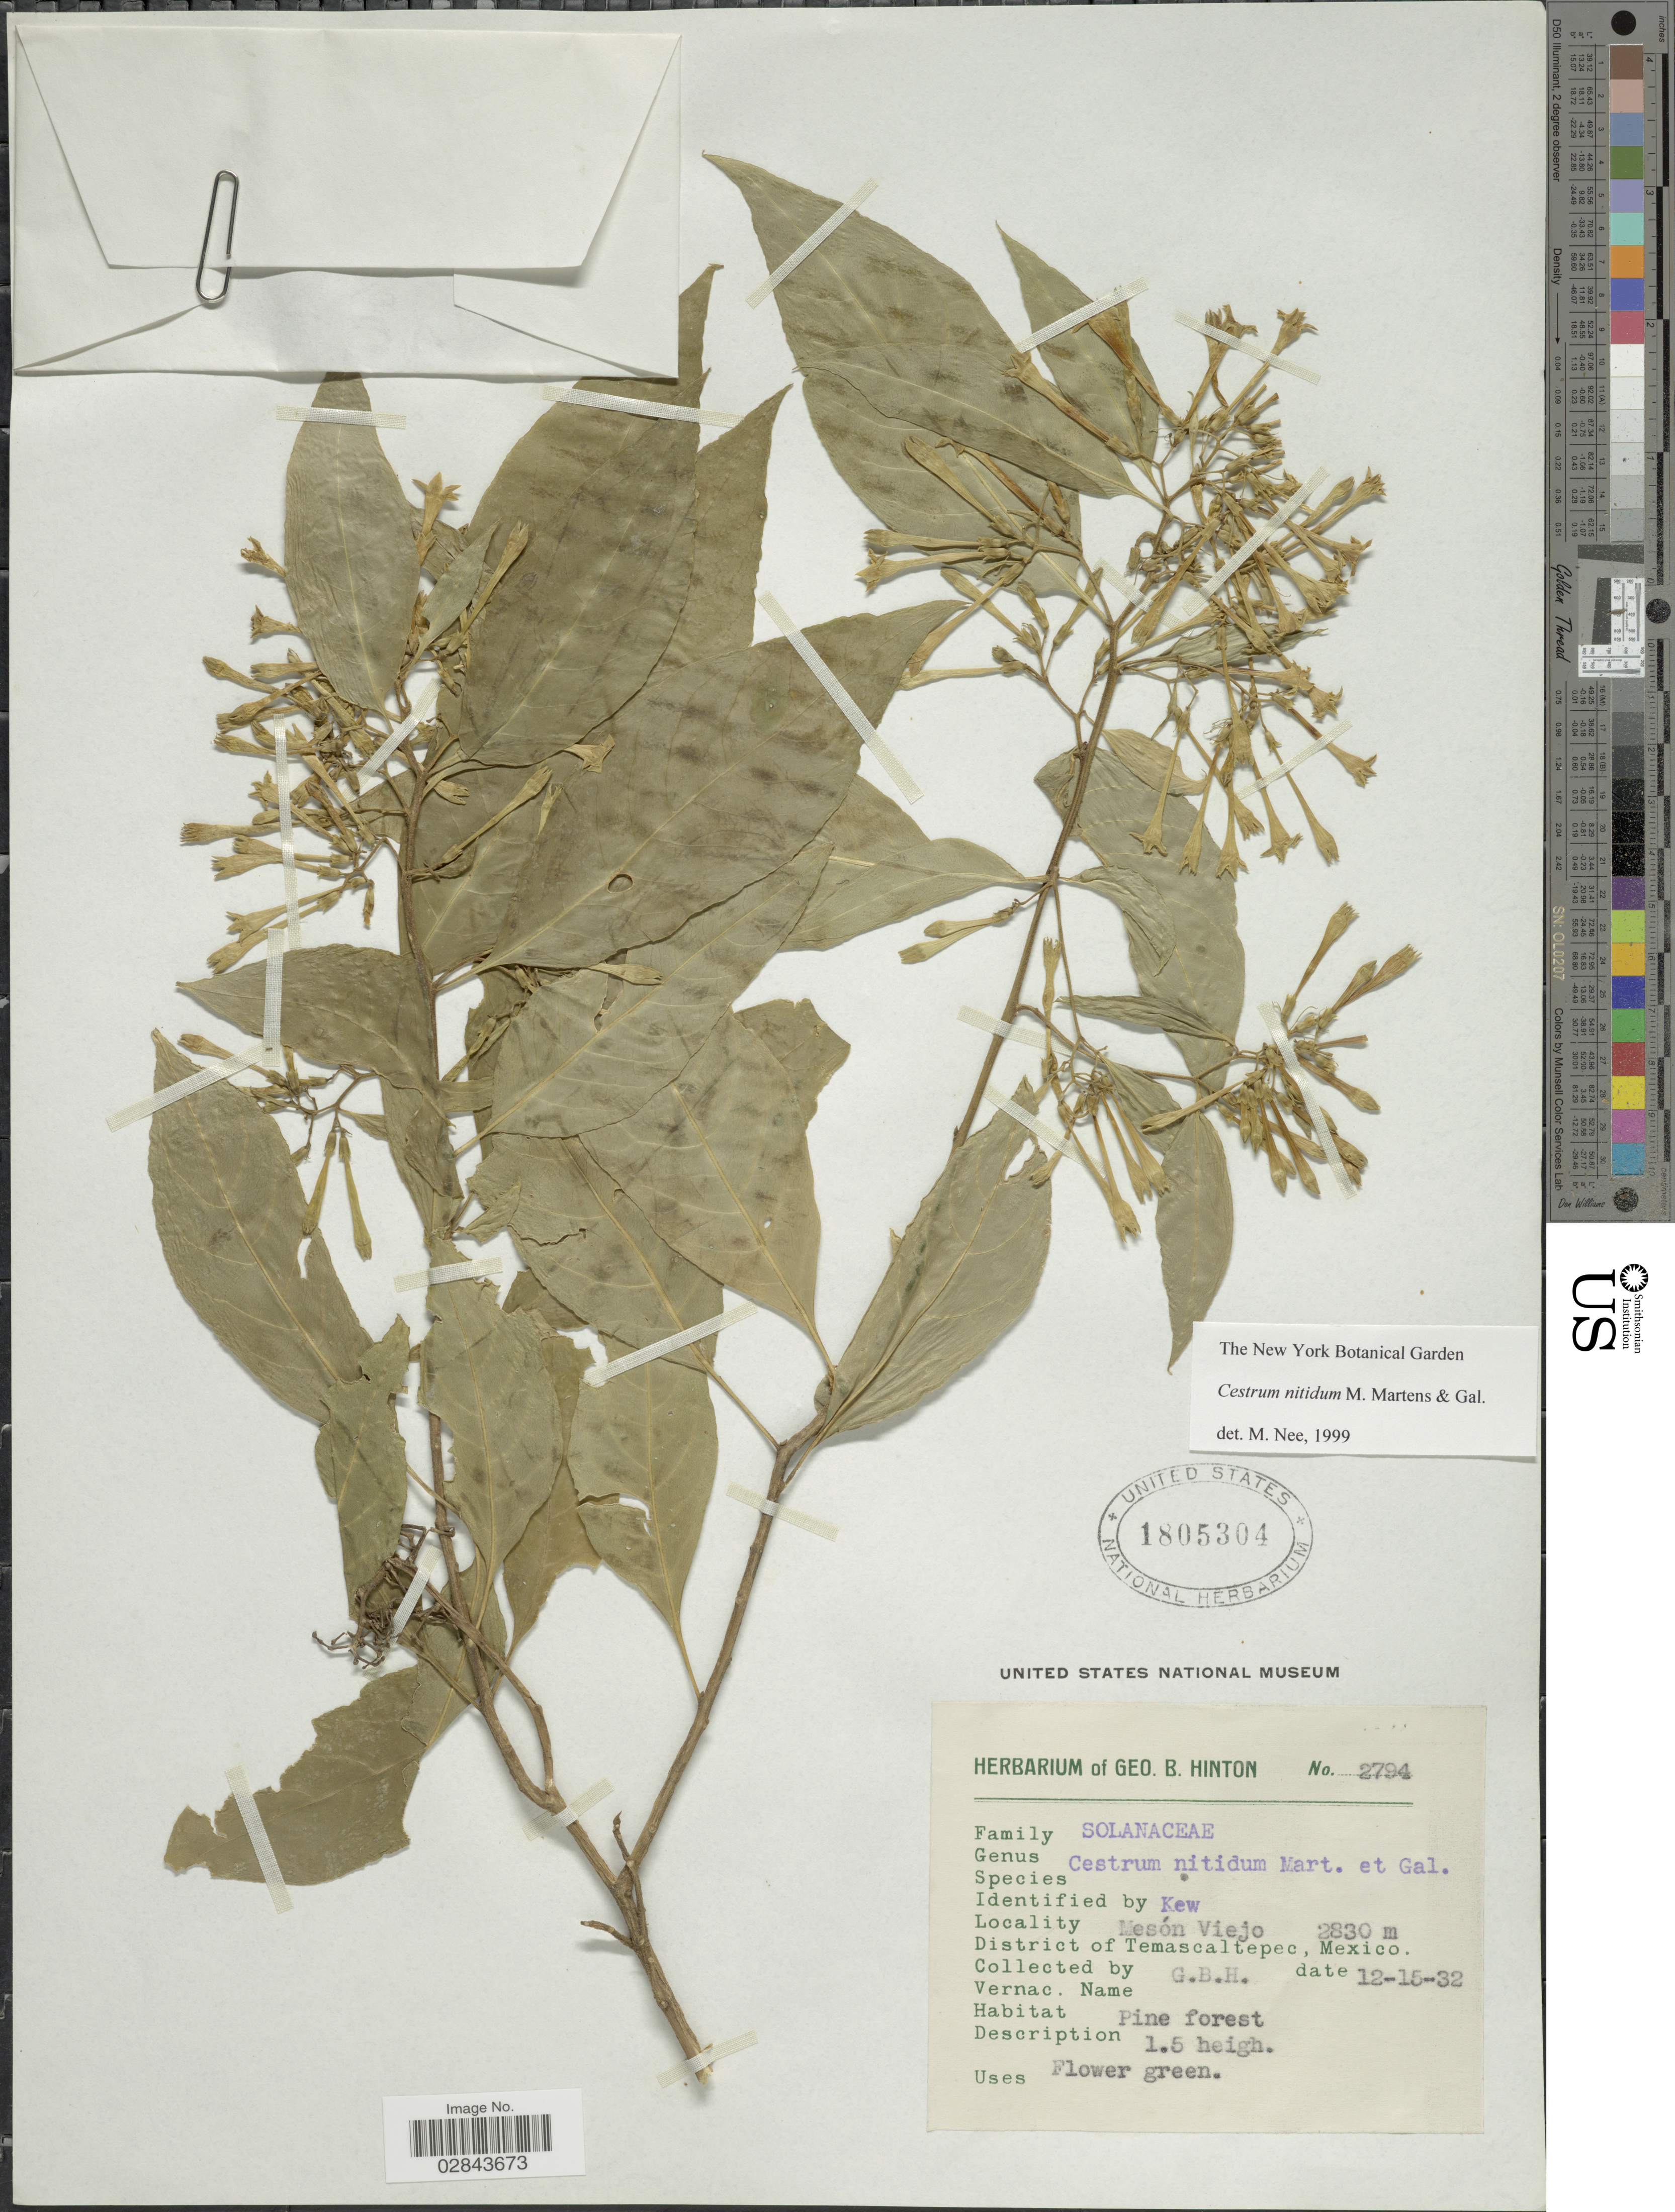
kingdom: Plantae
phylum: Tracheophyta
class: Magnoliopsida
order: Solanales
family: Solanaceae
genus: Cestrum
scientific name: Cestrum nitidum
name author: M. Martens & Galeotti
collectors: G. B. Hinton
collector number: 2794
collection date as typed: Transcribed d/m/y: 15/12/32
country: Mexico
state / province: México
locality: Mesón Viejo, District Temascaltepec.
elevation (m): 2830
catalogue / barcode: US 1805304